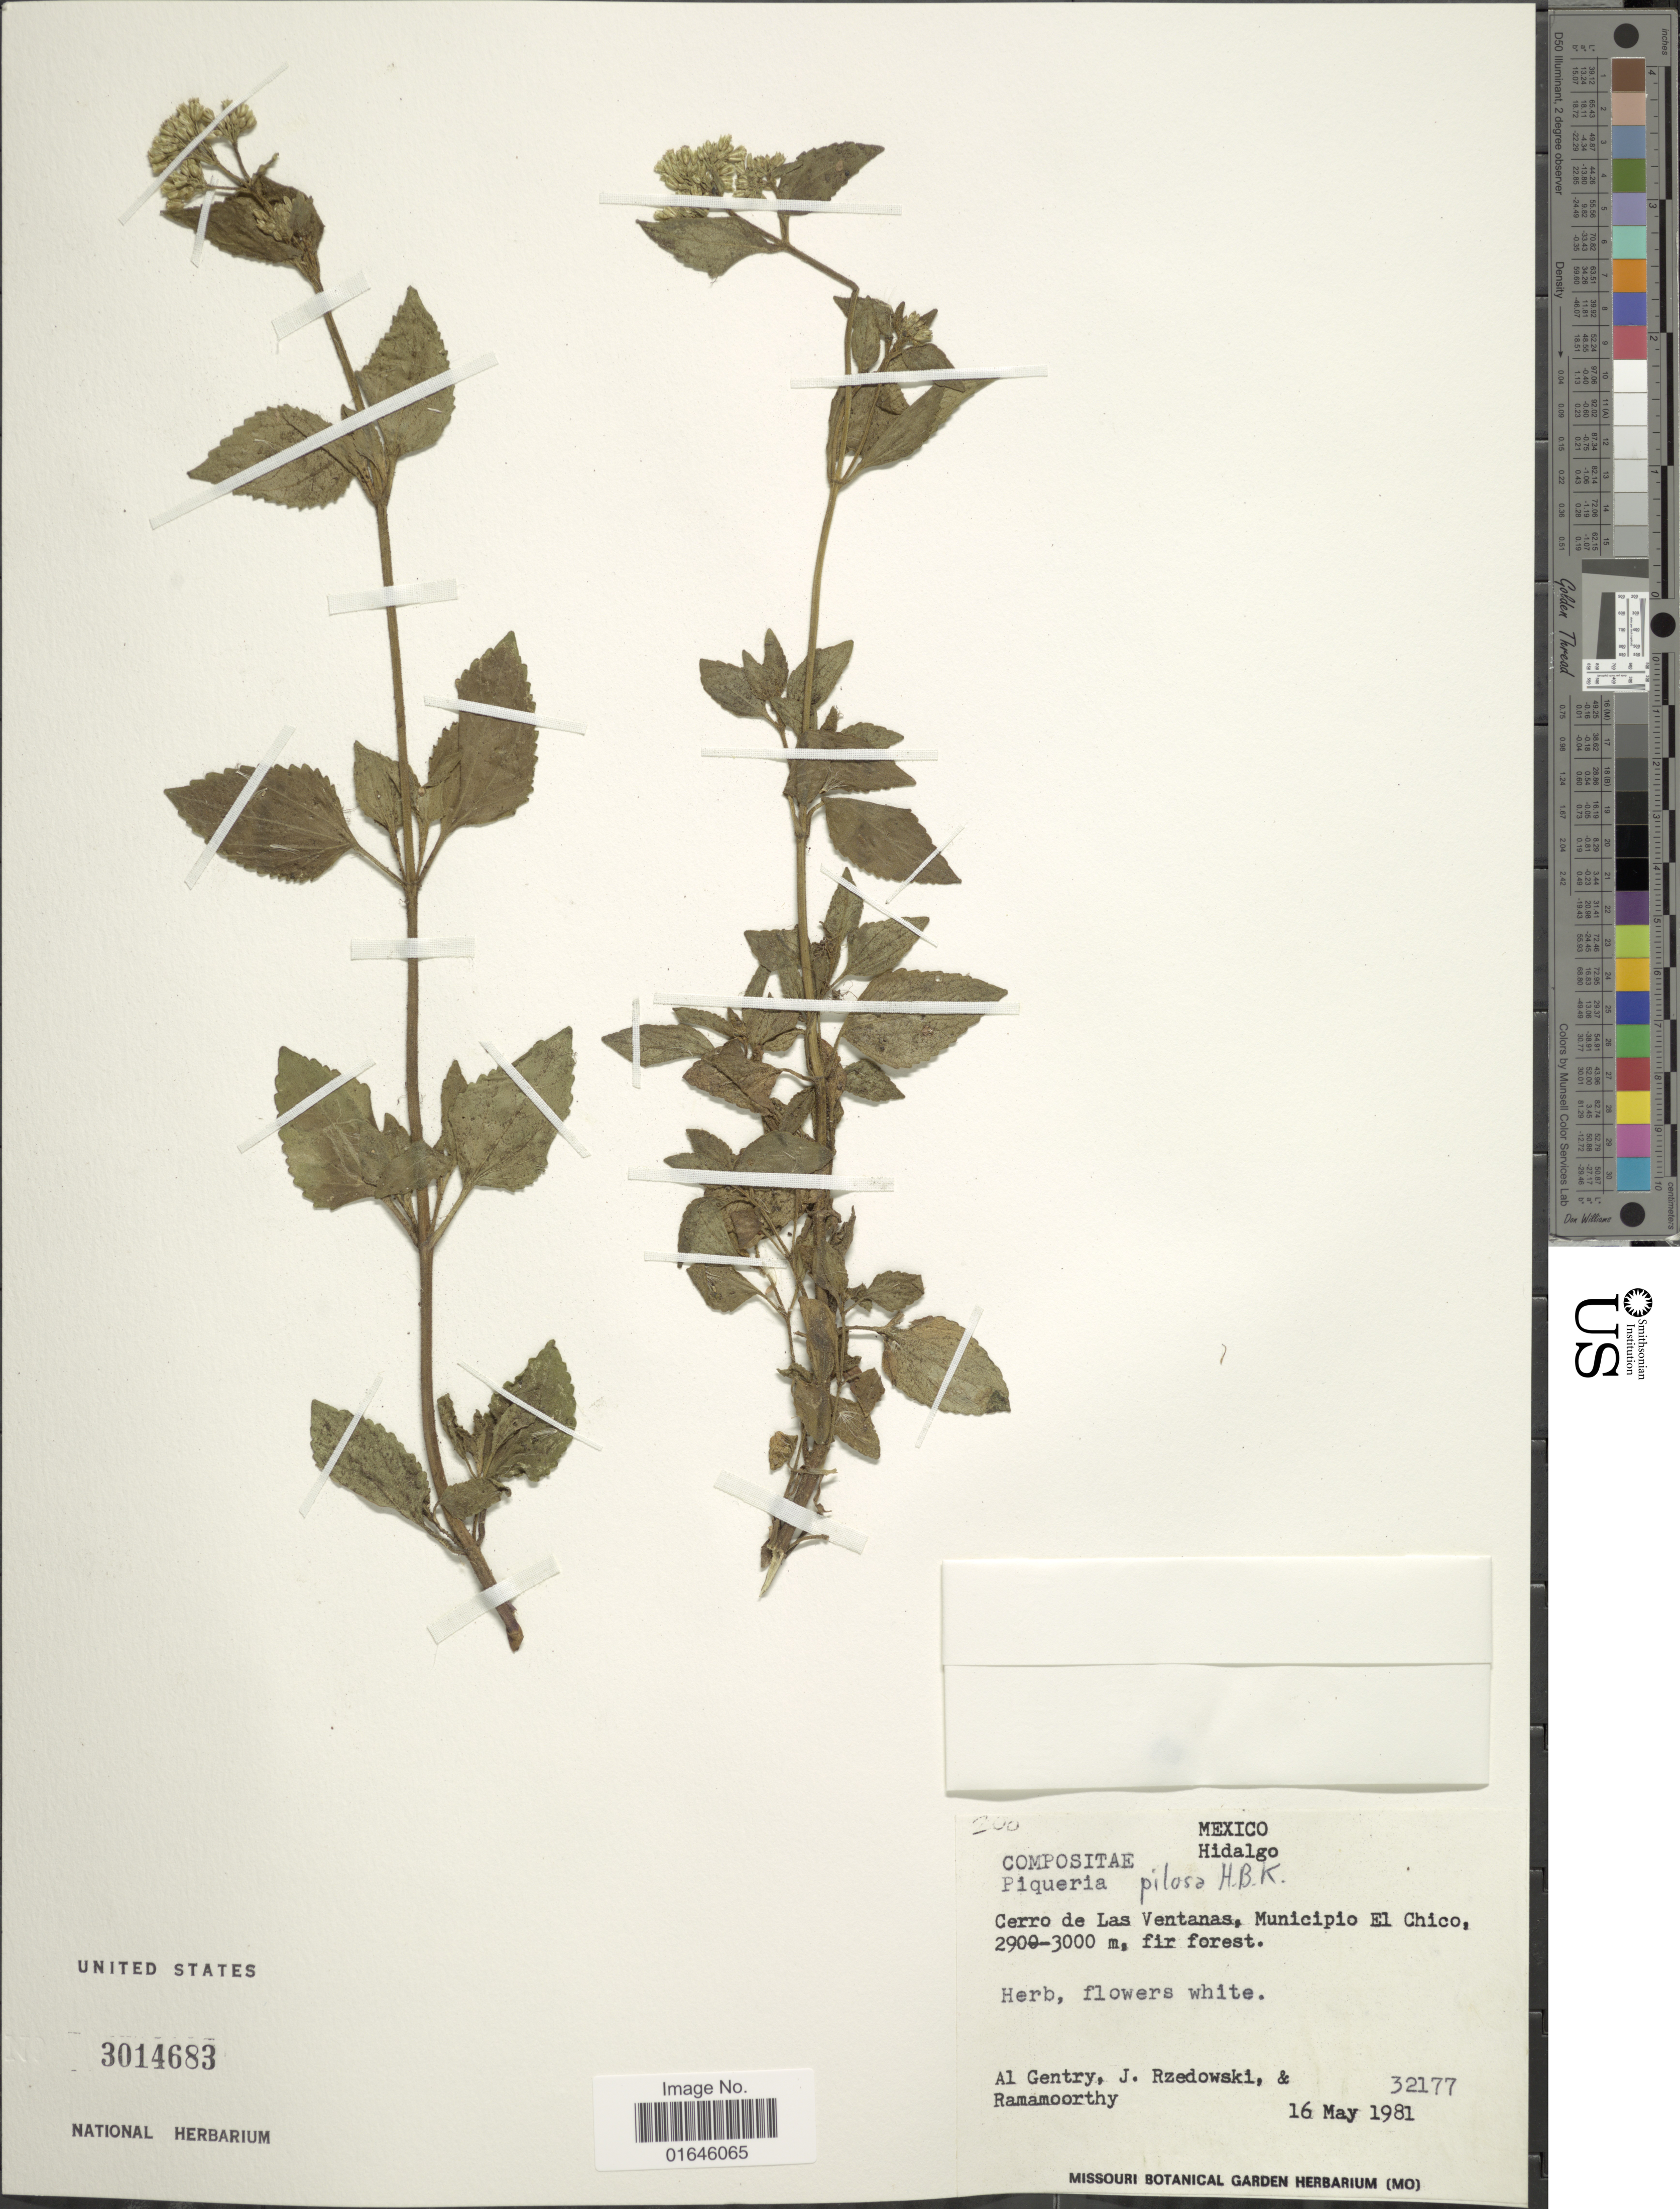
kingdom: Plantae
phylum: Tracheophyta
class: Magnoliopsida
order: Asterales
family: Asteraceae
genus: Piqueria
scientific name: Piqueria pilosa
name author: Kunth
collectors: A. H. Gentry, J. Rzedowski & Ramamoorthy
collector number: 32177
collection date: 1981-05-16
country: Mexico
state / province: Hidalgo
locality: Cerro de Las Ventanas, Municipio El Chico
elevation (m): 2900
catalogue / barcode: US 3014683